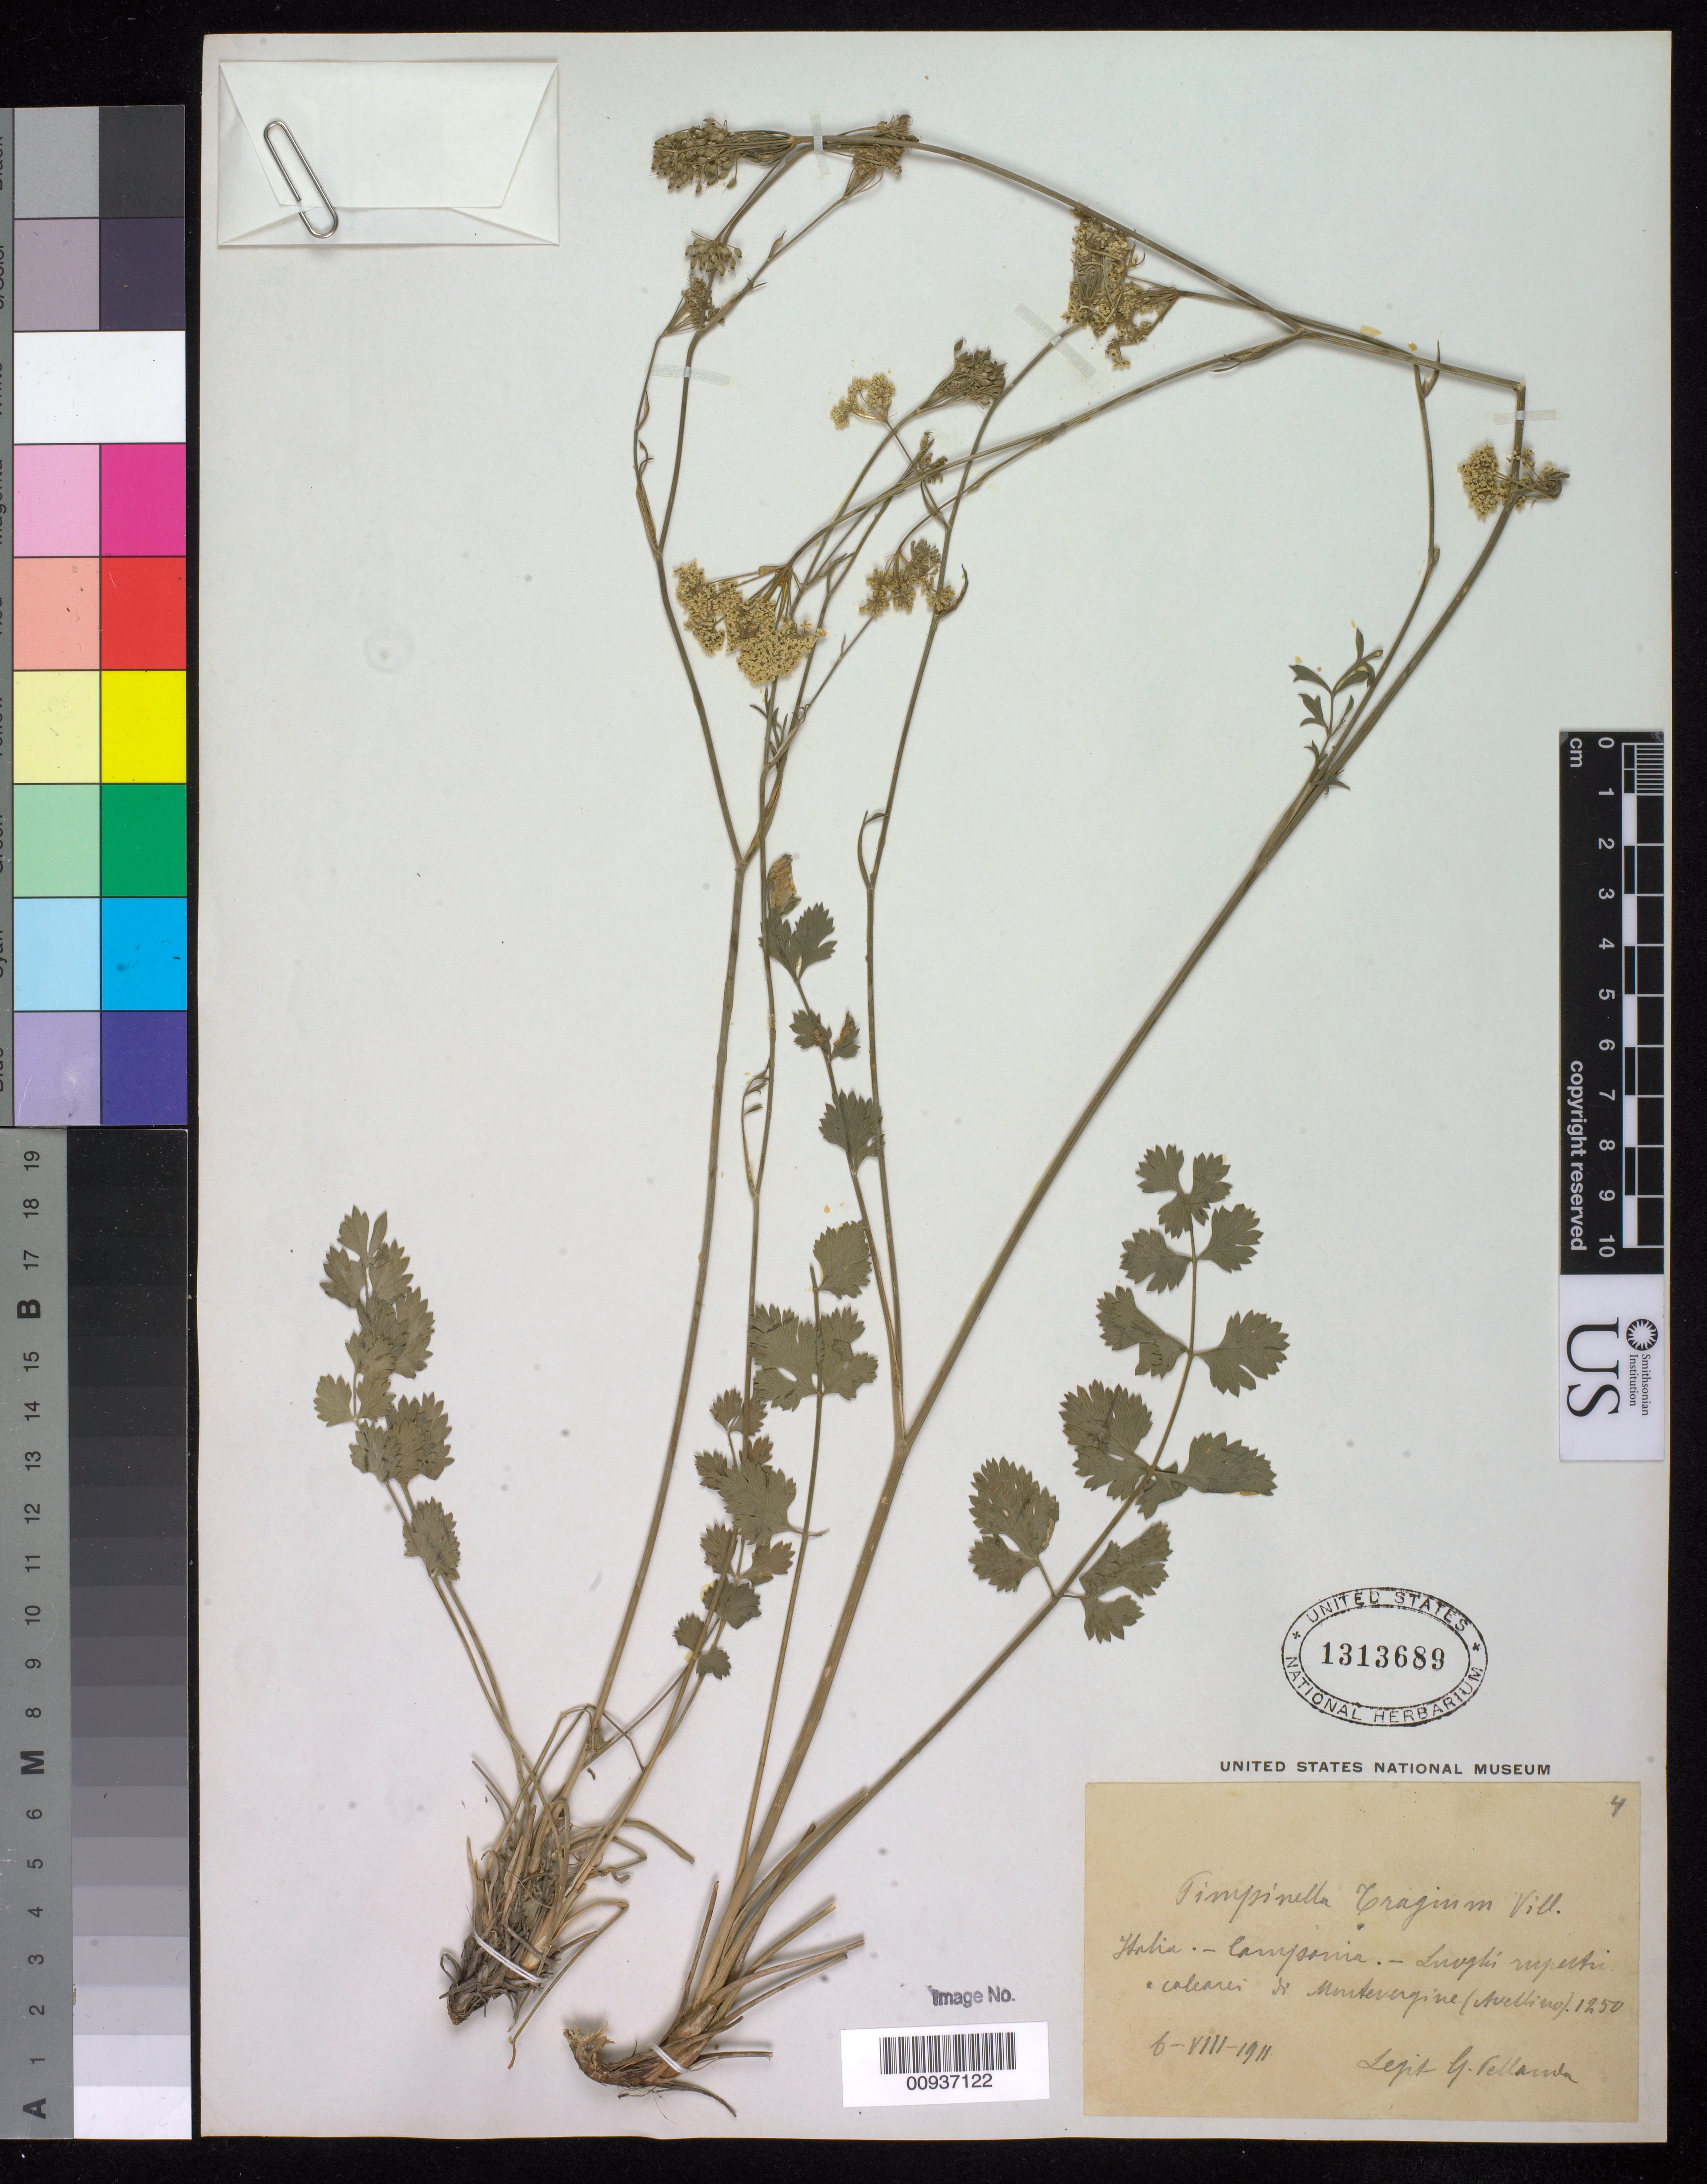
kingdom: Plantae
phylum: Tracheophyta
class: Magnoliopsida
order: Apiales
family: Apiaceae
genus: Pimpinella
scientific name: Pimpinella tragium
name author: Vill.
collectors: G. Pellanda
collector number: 1250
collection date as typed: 08 Jun 1911 or 06 Aug 1911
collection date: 1911-06-08 or 1911-08-06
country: Italy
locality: Camponia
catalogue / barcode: US 1313689